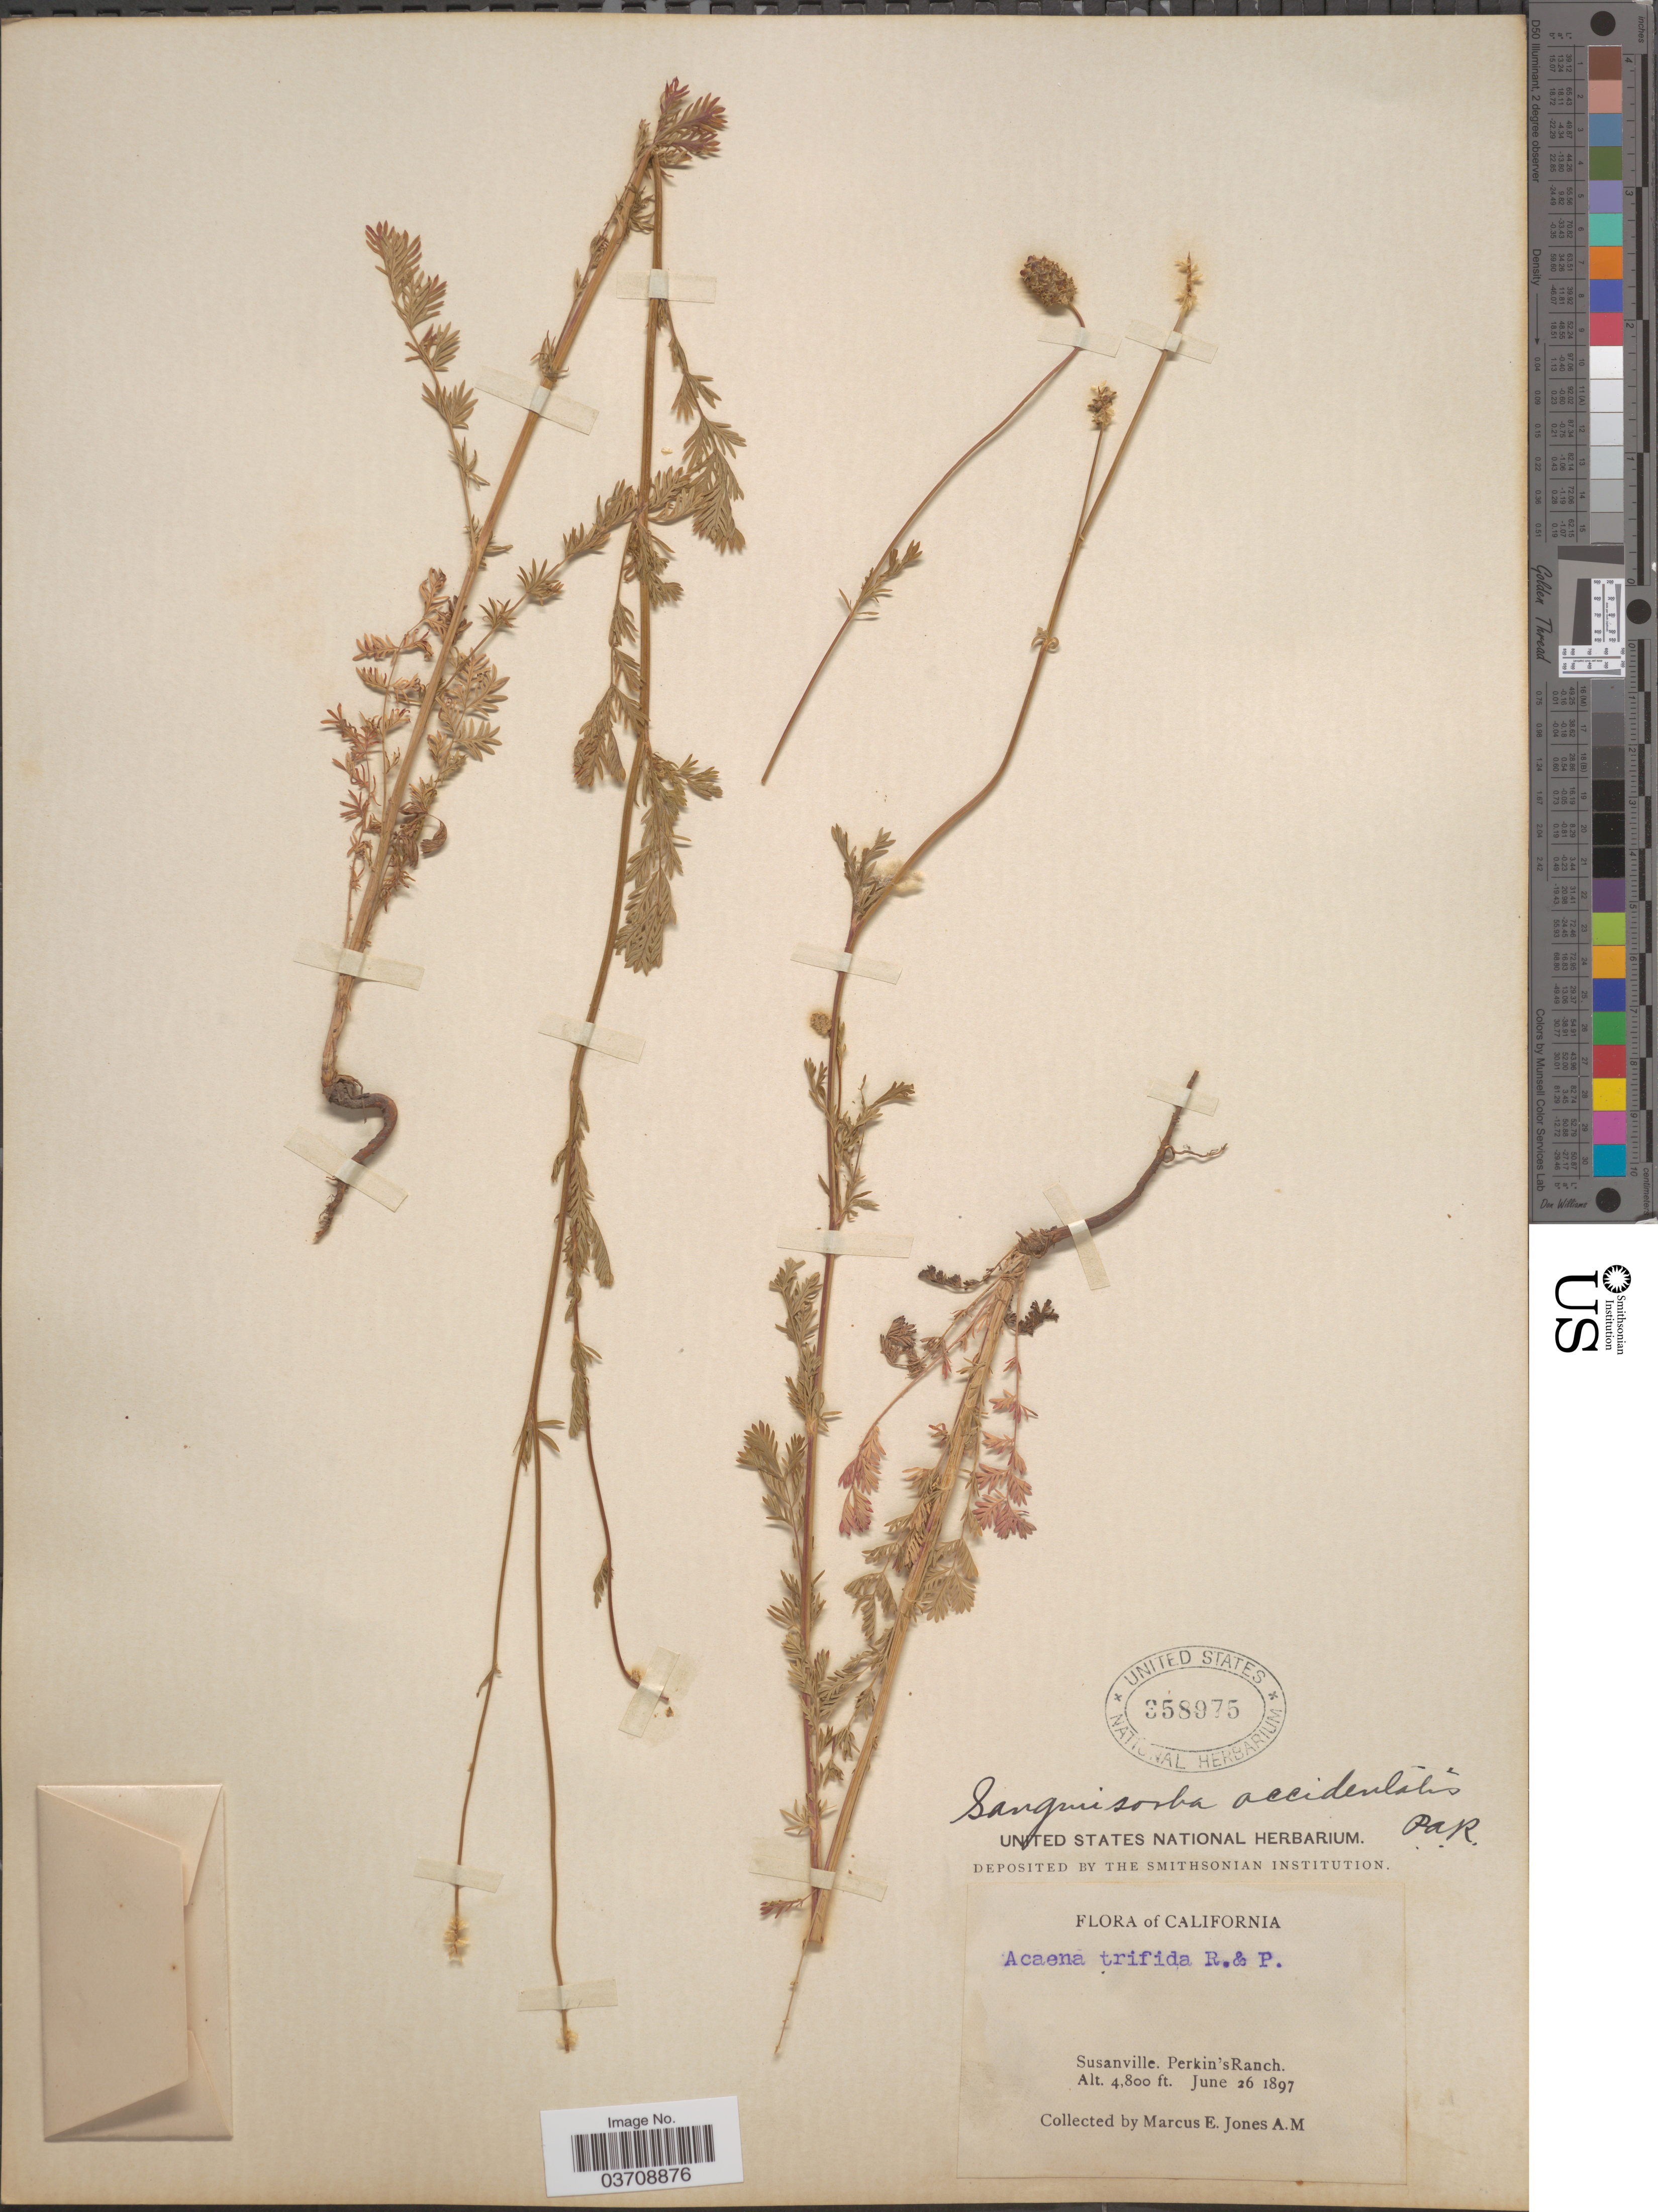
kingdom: Plantae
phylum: Tracheophyta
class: Magnoliopsida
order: Rosales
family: Rosaceae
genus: Sanguisorba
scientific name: Sanguisorba occidentalis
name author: Nutt.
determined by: Strong, Mark T., (BOT), Smithsonian Institution - National Museum of Natural History (UNITED STATES)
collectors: M. E. Jones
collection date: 1897-06-26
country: United States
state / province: California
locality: Susanville. Perkin's Ranch.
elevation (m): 1463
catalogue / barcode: US 358975